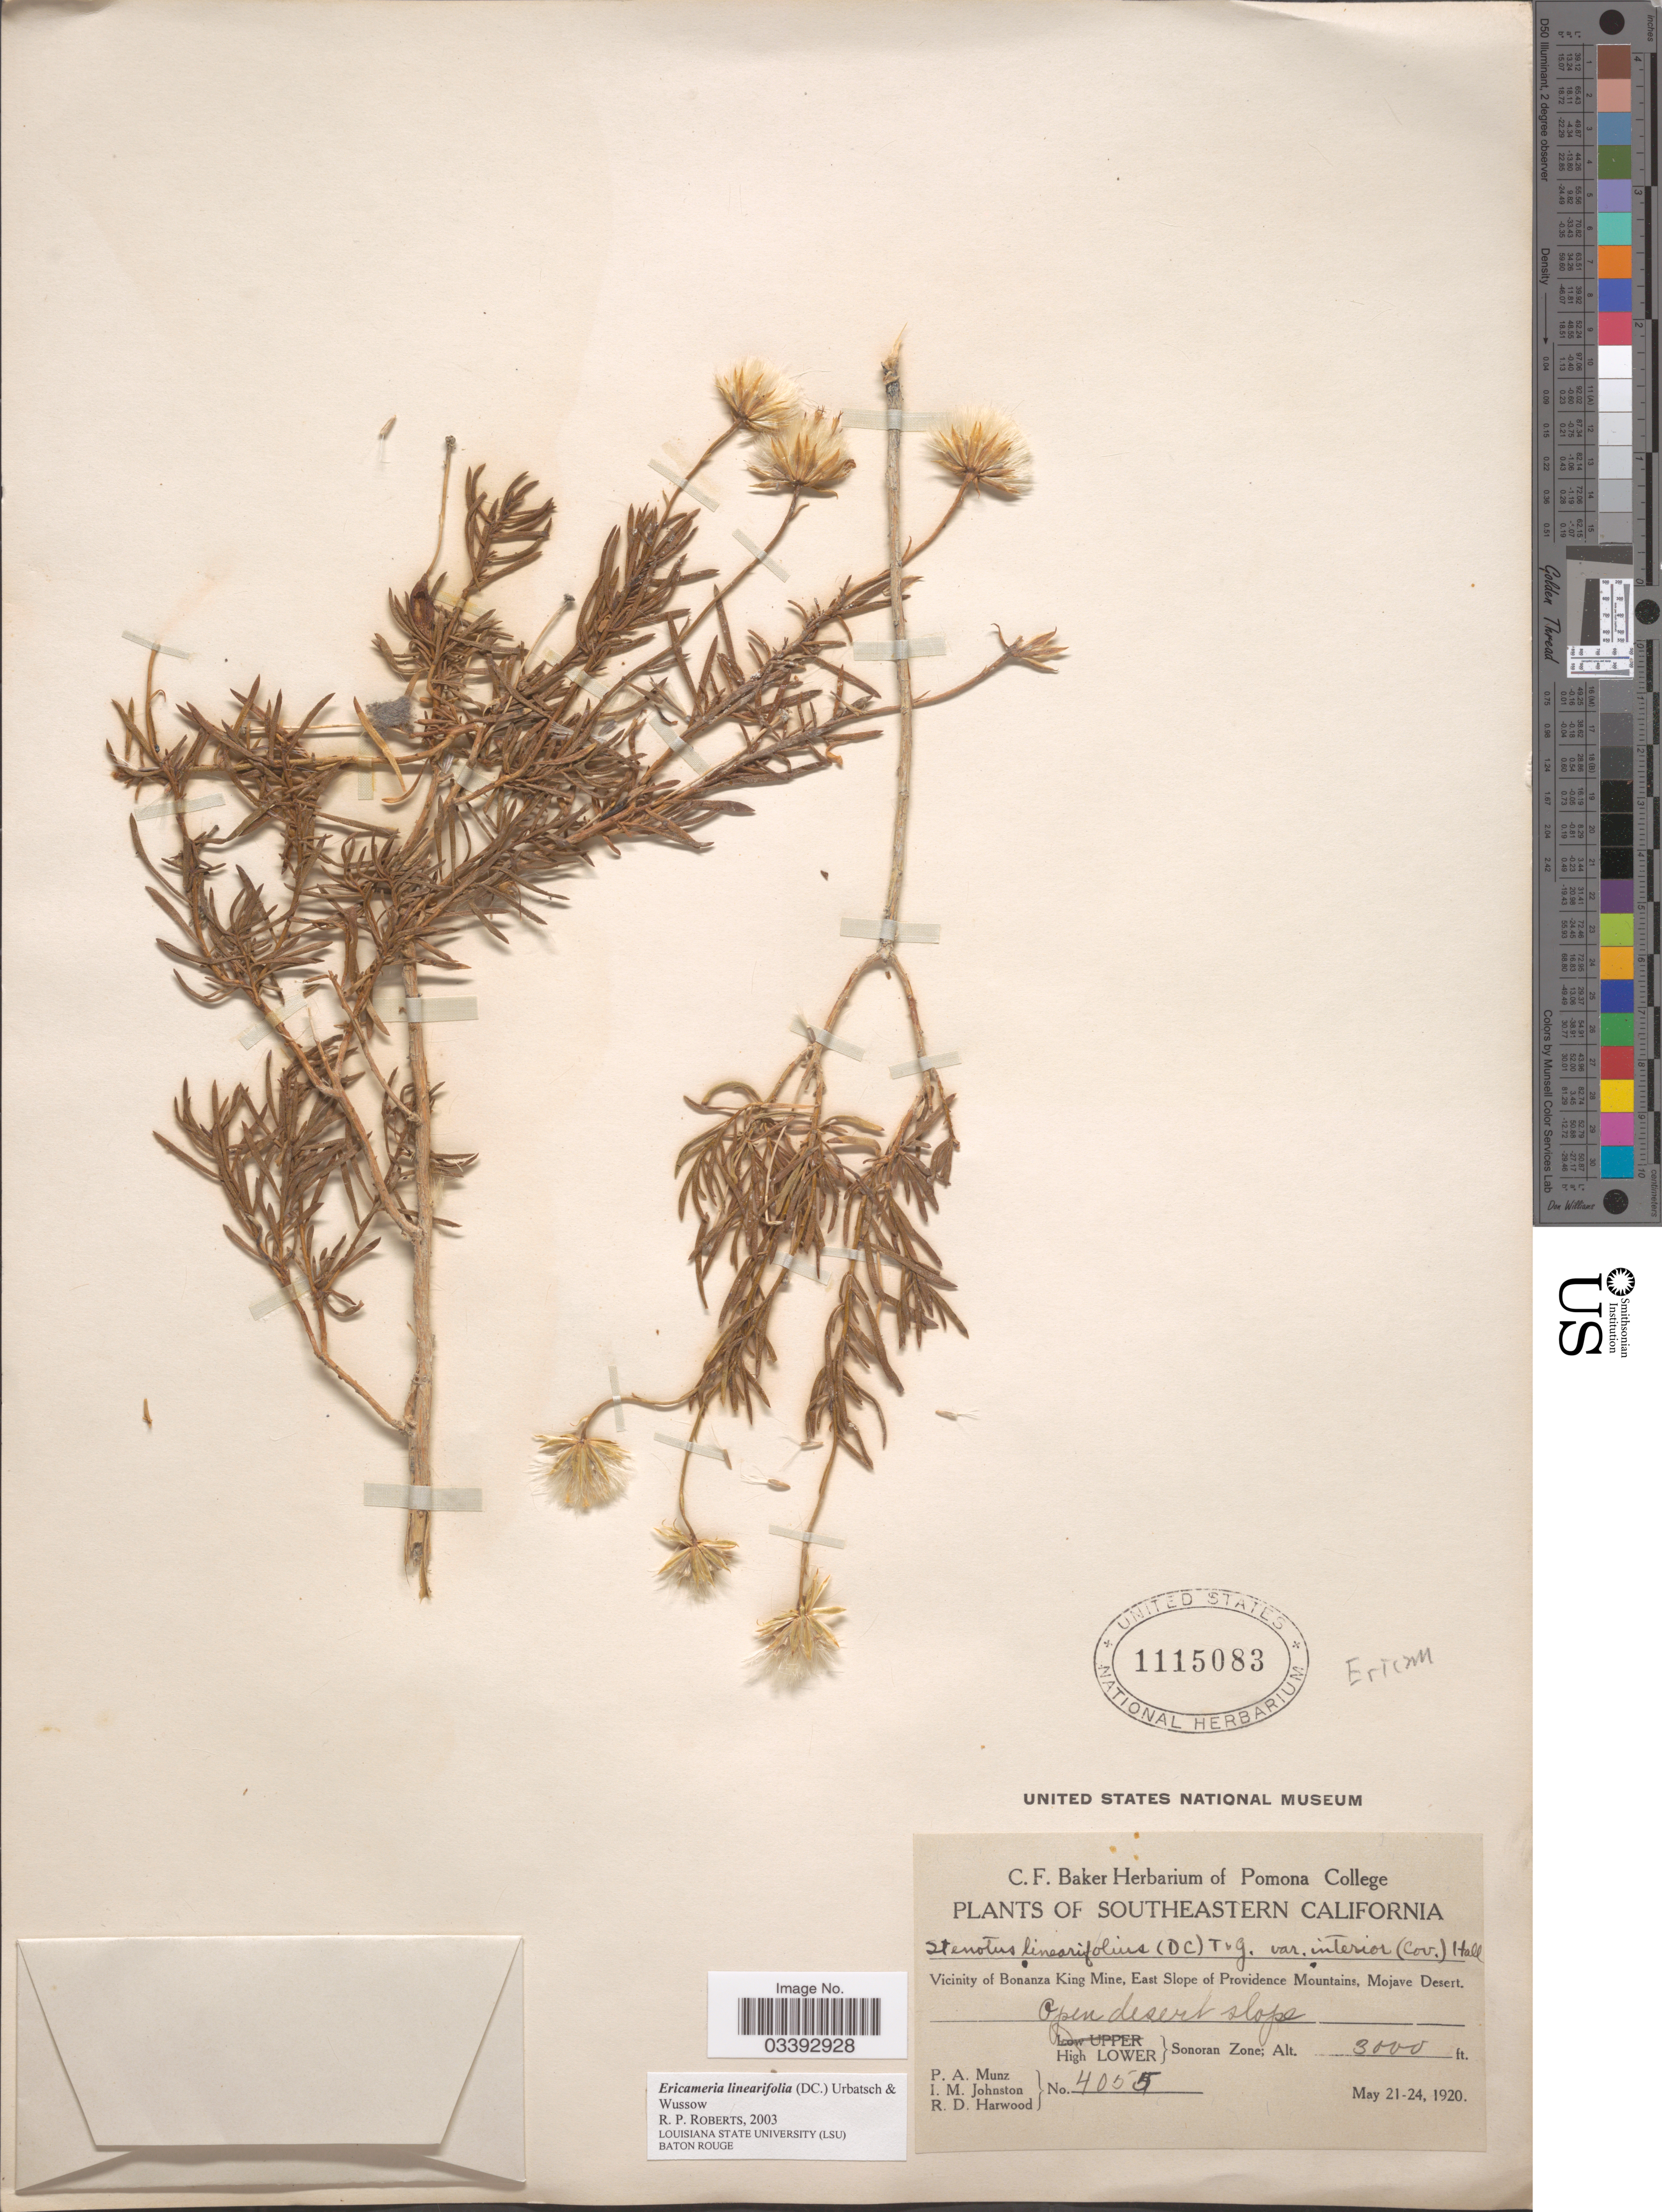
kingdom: Plantae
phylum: Tracheophyta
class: Magnoliopsida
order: Asterales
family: Asteraceae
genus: Ericameria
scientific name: Ericameria linearifolia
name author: (DC.) Urbatsch & Wussow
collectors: P. A. Munz, I.M. Johnston & R. Harwood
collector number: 4055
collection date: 1920-05-21/1920-05-24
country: United States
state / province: California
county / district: San Bernardino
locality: Southeastern California. Vicinity of Bonanza King Mine, East Slope of Providence Mountains, Mojave Desert. Open desert slope. High Lower Sonoran Zone.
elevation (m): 914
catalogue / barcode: US 1115083